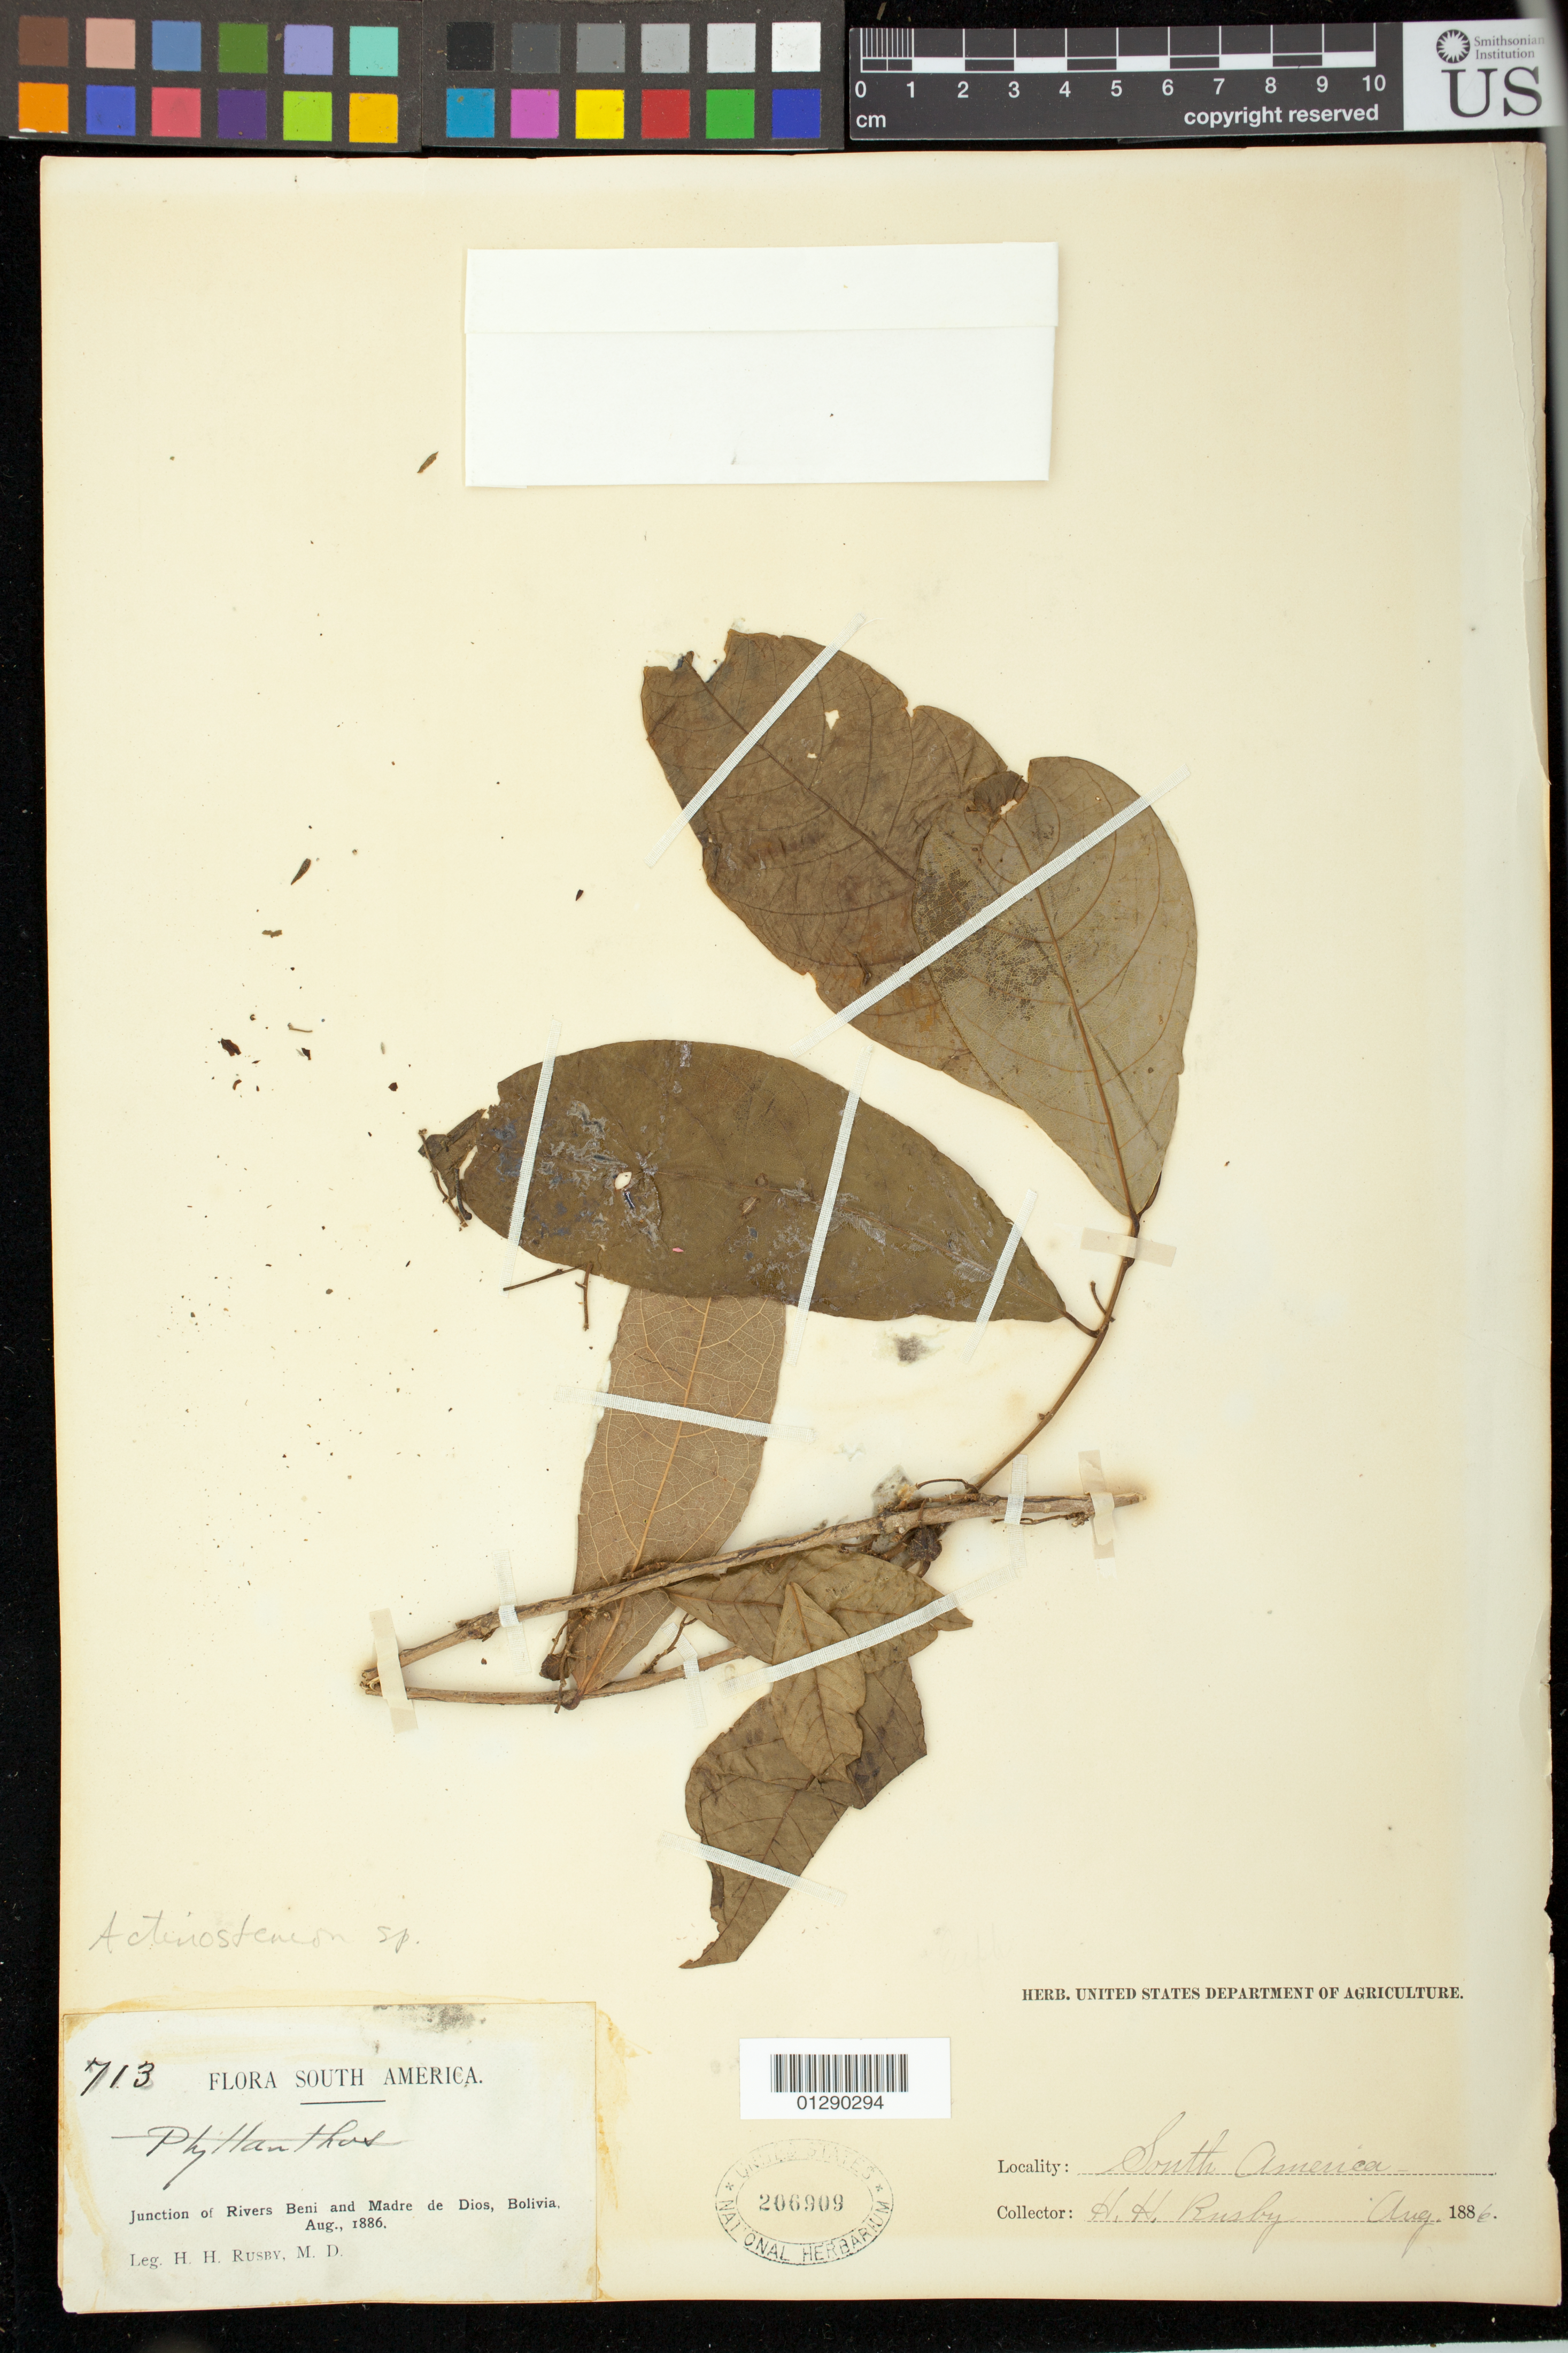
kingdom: Plantae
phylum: Tracheophyta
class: Magnoliopsida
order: Malpighiales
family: Euphorbiaceae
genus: Actinostemon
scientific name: Actinostemon sp.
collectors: H. H. Rusby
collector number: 713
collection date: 1886-08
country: Bolivia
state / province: Beni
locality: Junction of Rivers Beni and Madre de Dios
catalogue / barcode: US 206909